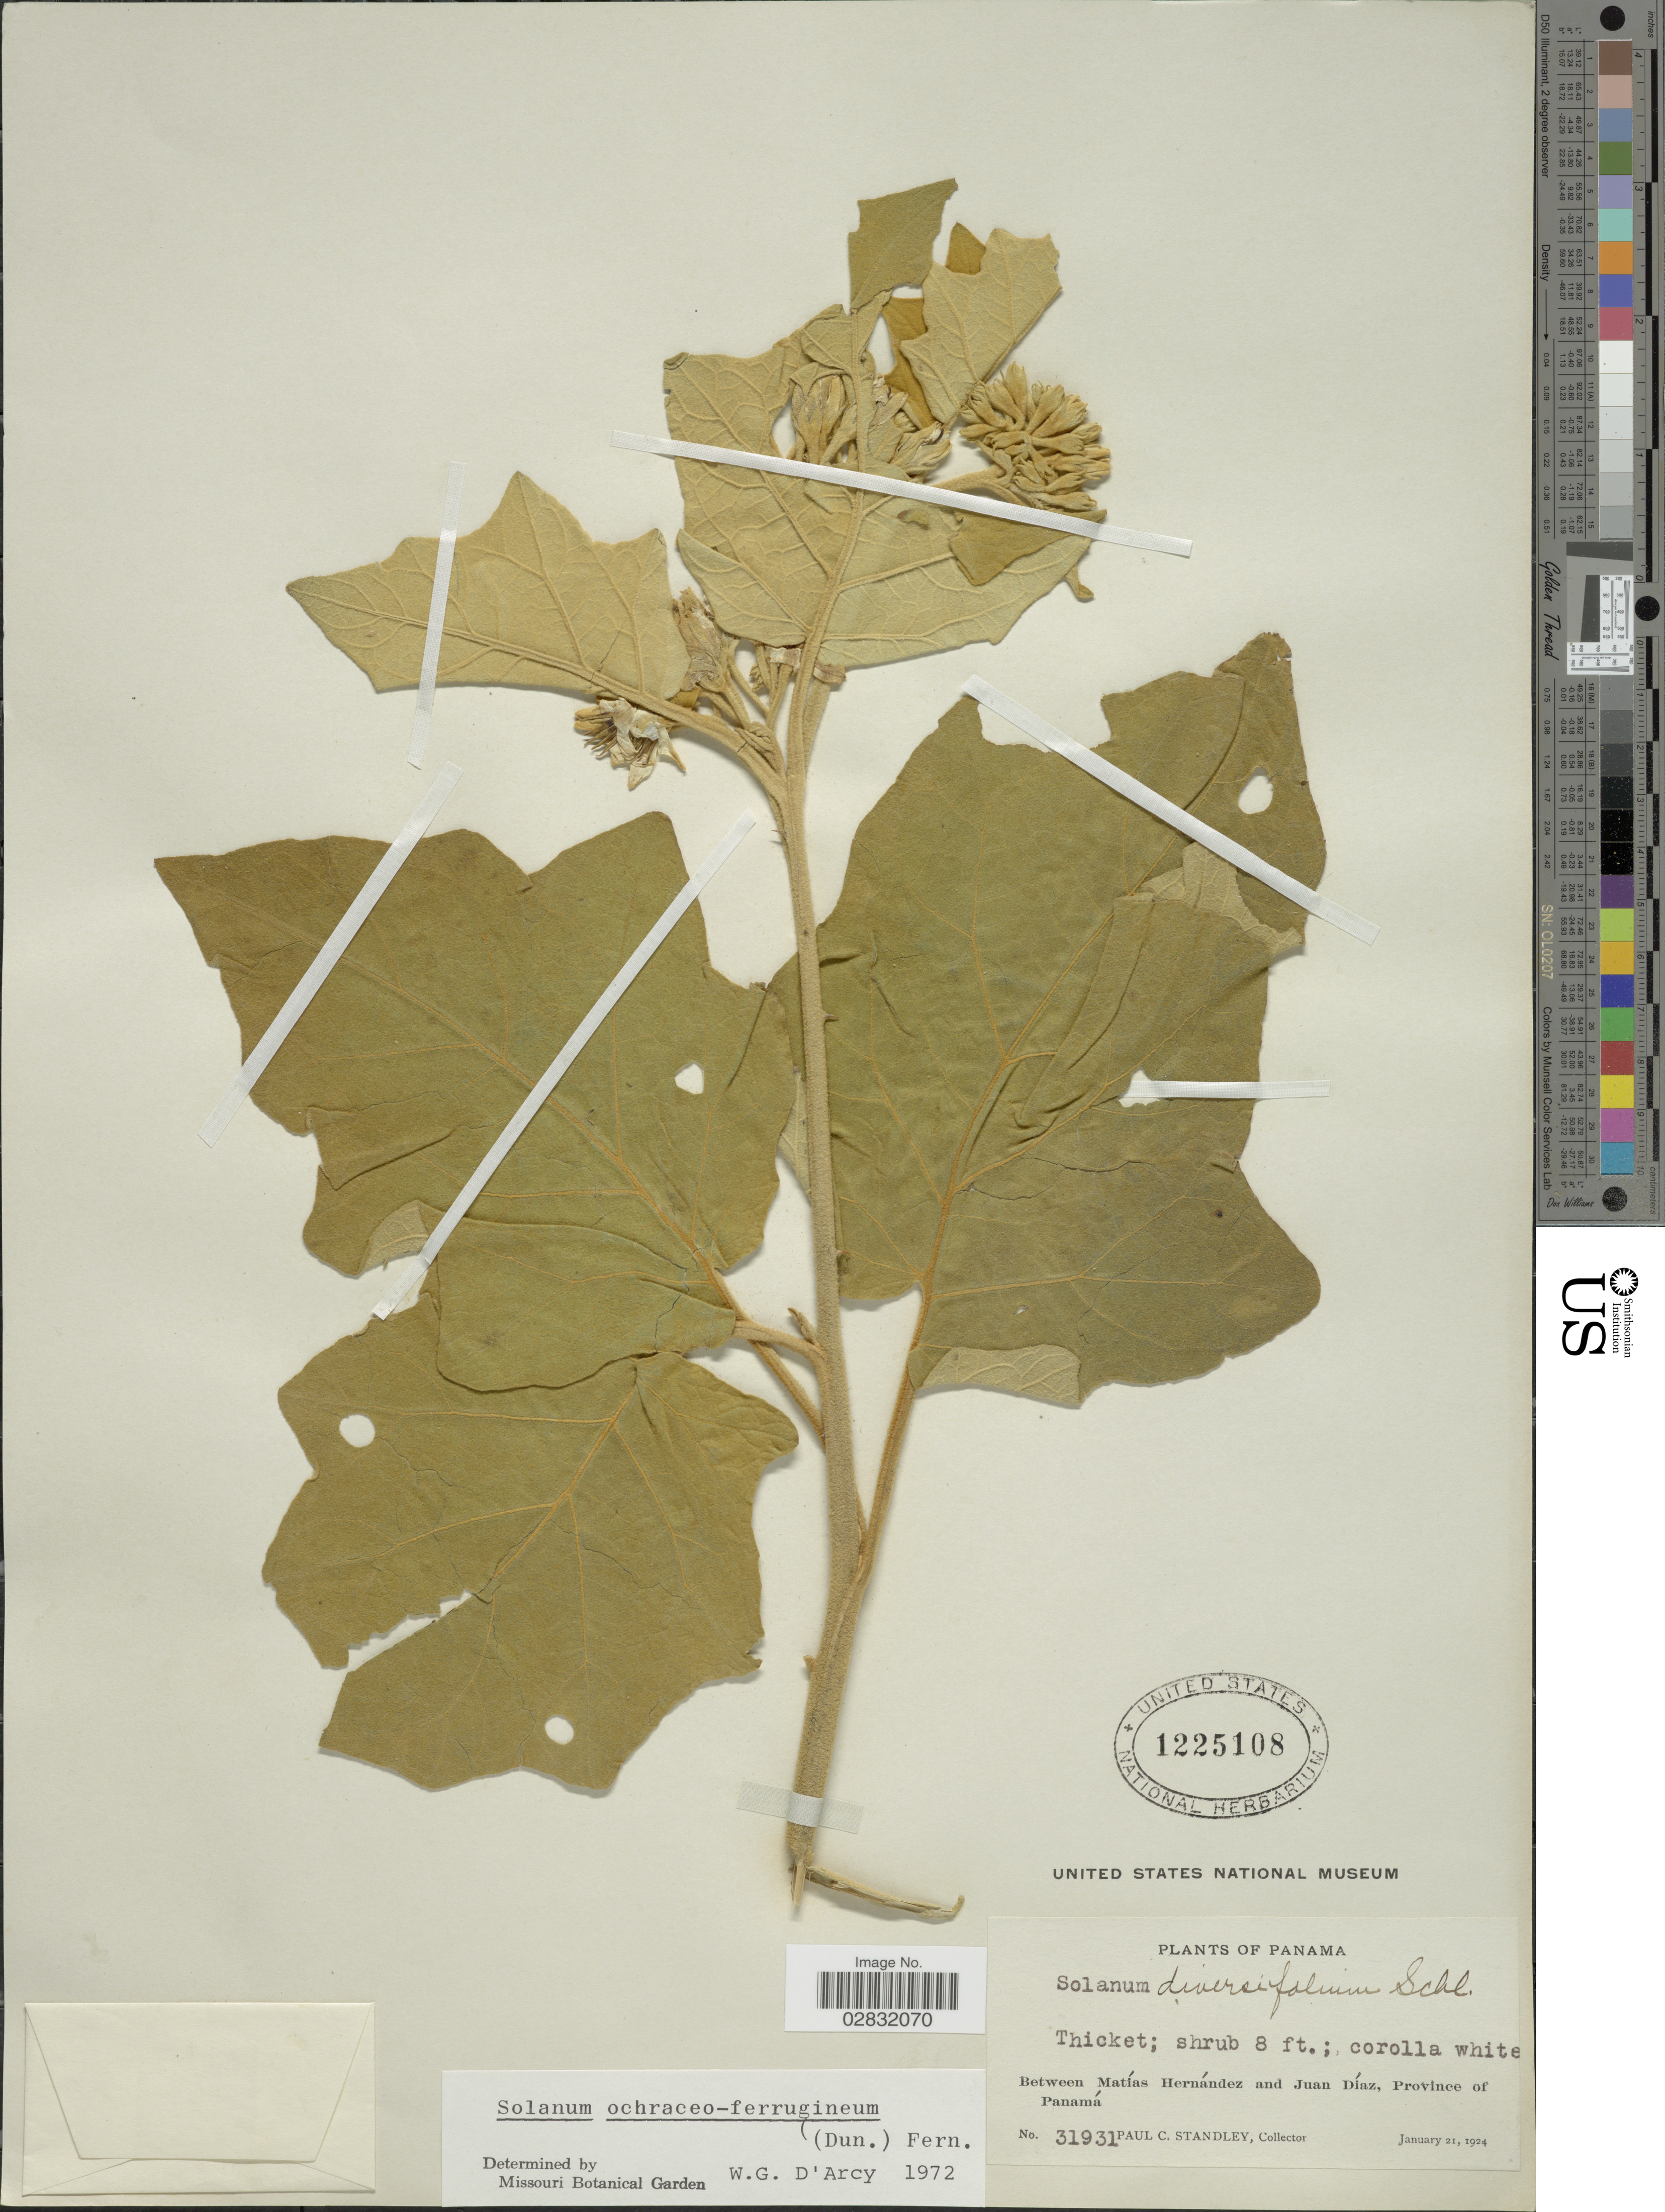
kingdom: Plantae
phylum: Tracheophyta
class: Magnoliopsida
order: Solanales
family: Solanaceae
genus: Solanum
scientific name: Solanum ochraceo-ferrugineum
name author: (Dunal) Fernald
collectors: P. C. Standley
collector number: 31931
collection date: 1924-01-21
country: Panama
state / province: Panamá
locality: Between Matías Hernández and Juan Díaz, Province of Panamá.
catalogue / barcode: US 1225108